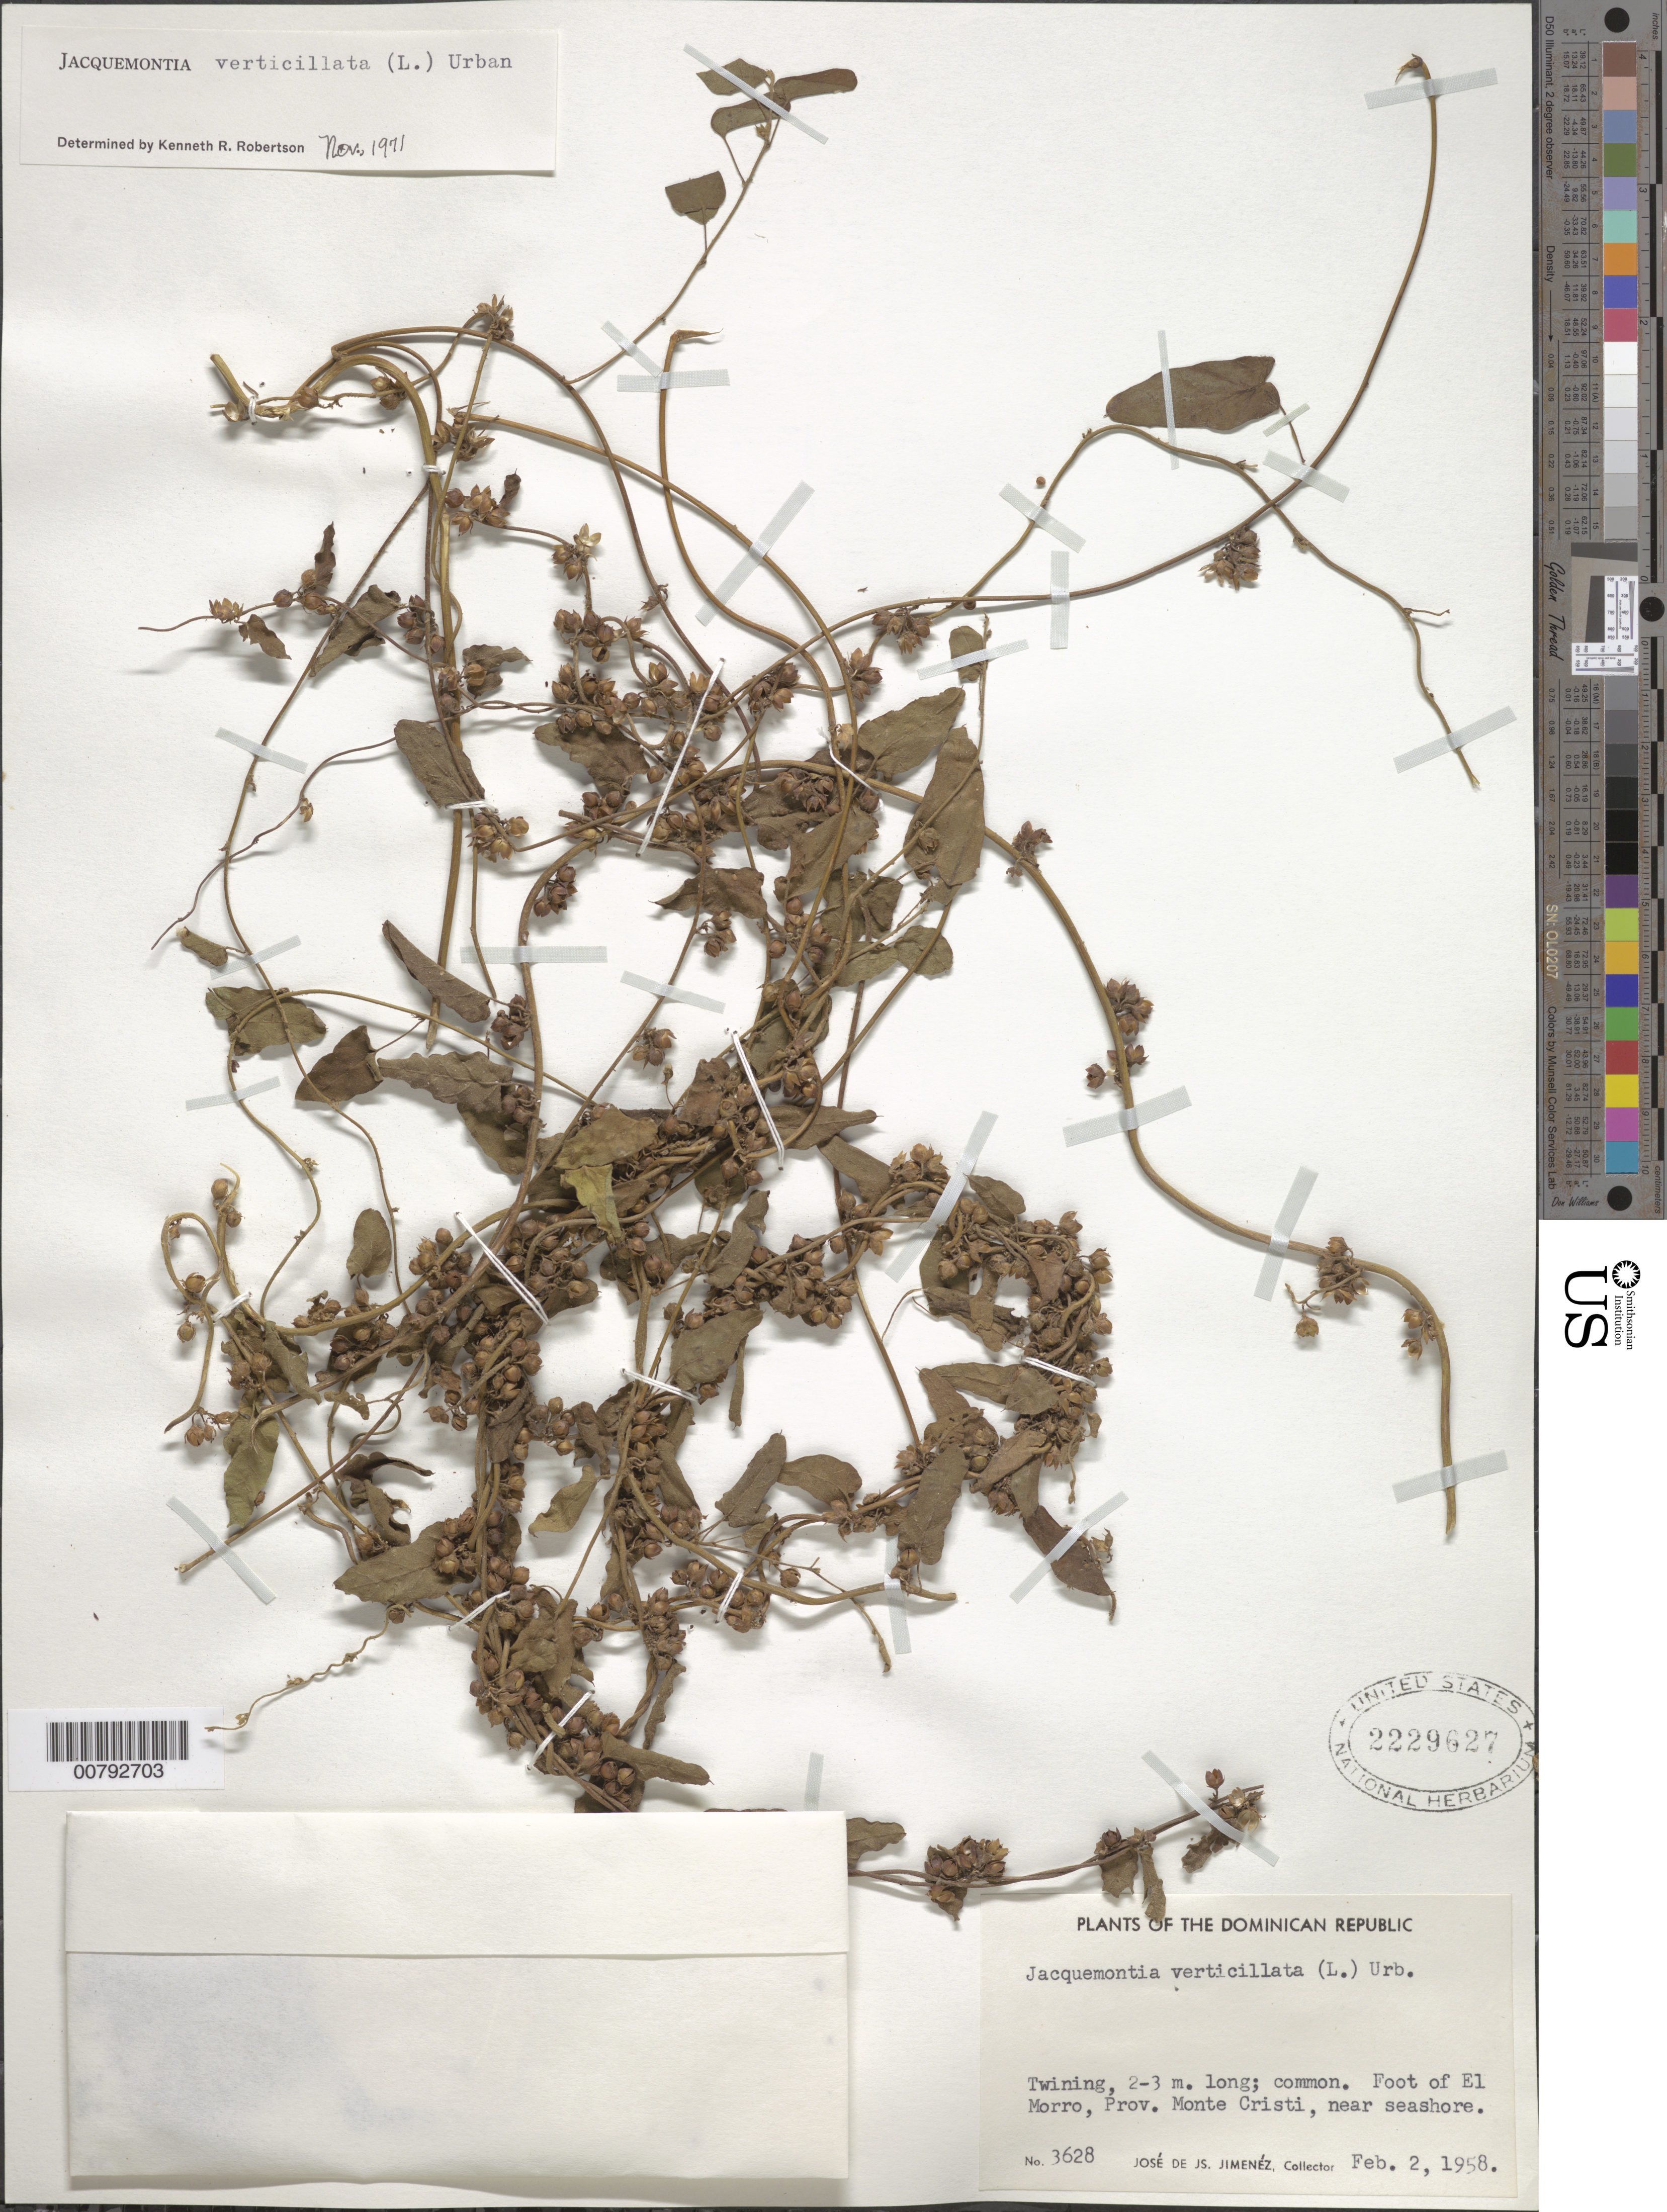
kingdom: Plantae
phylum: Tracheophyta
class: Magnoliopsida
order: Solanales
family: Convolvulaceae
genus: Jacquemontia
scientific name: Jacquemontia verticillata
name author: (L.) Urb.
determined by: Robertson, K. R.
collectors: J. J. Jiménez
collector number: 3628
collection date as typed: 02 Feb 1958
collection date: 1958-02-02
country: Dominican Republic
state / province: Monte Cristi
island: Hispaniola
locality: Foot of El Morro.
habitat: Near seashore.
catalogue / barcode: US 2229627